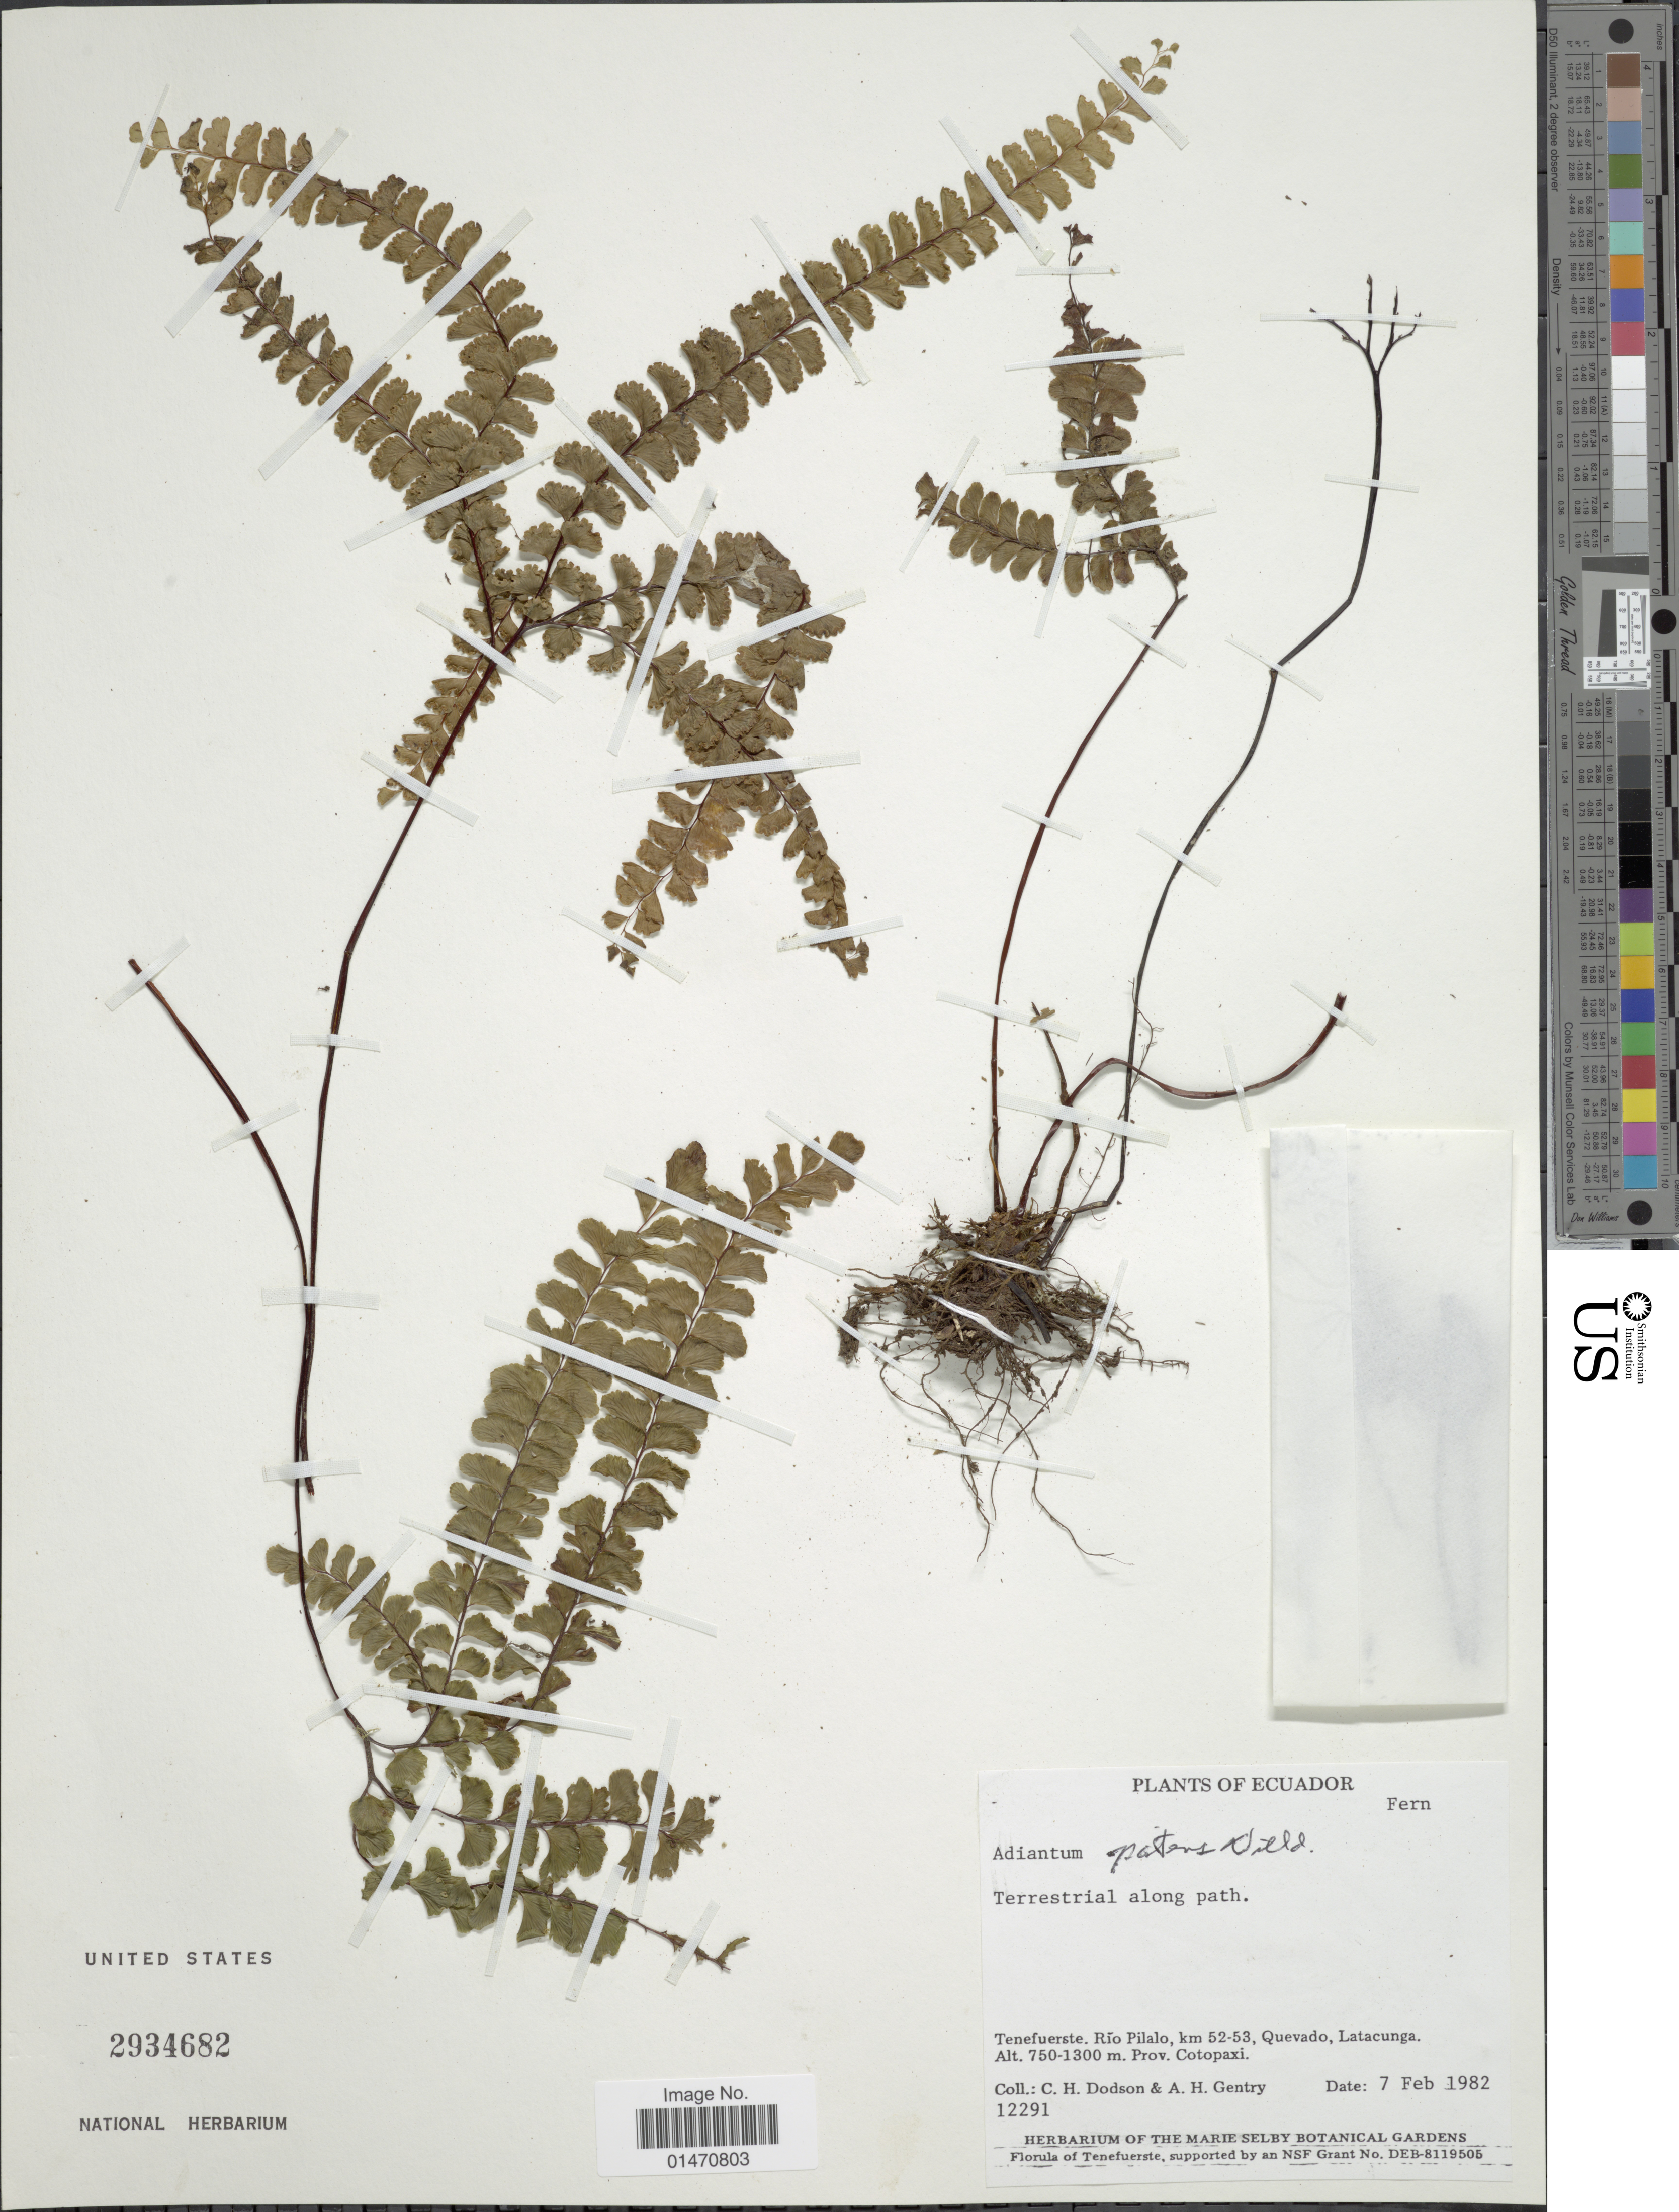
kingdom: Plantae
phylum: Tracheophyta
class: Polypodiopsida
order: Polypodiales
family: Pteridaceae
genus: Adiantum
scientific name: Adiantum patens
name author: Willd.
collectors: C. H. Dodson & A. H. Gentry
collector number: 12291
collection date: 1982-02-07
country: Ecuador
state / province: Cotopaxi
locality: Tenefuerste, Rio Pilalo, km 52-53, QUevado, Latacunga, Prov. Cotopaxi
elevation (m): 750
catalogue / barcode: US 2934682